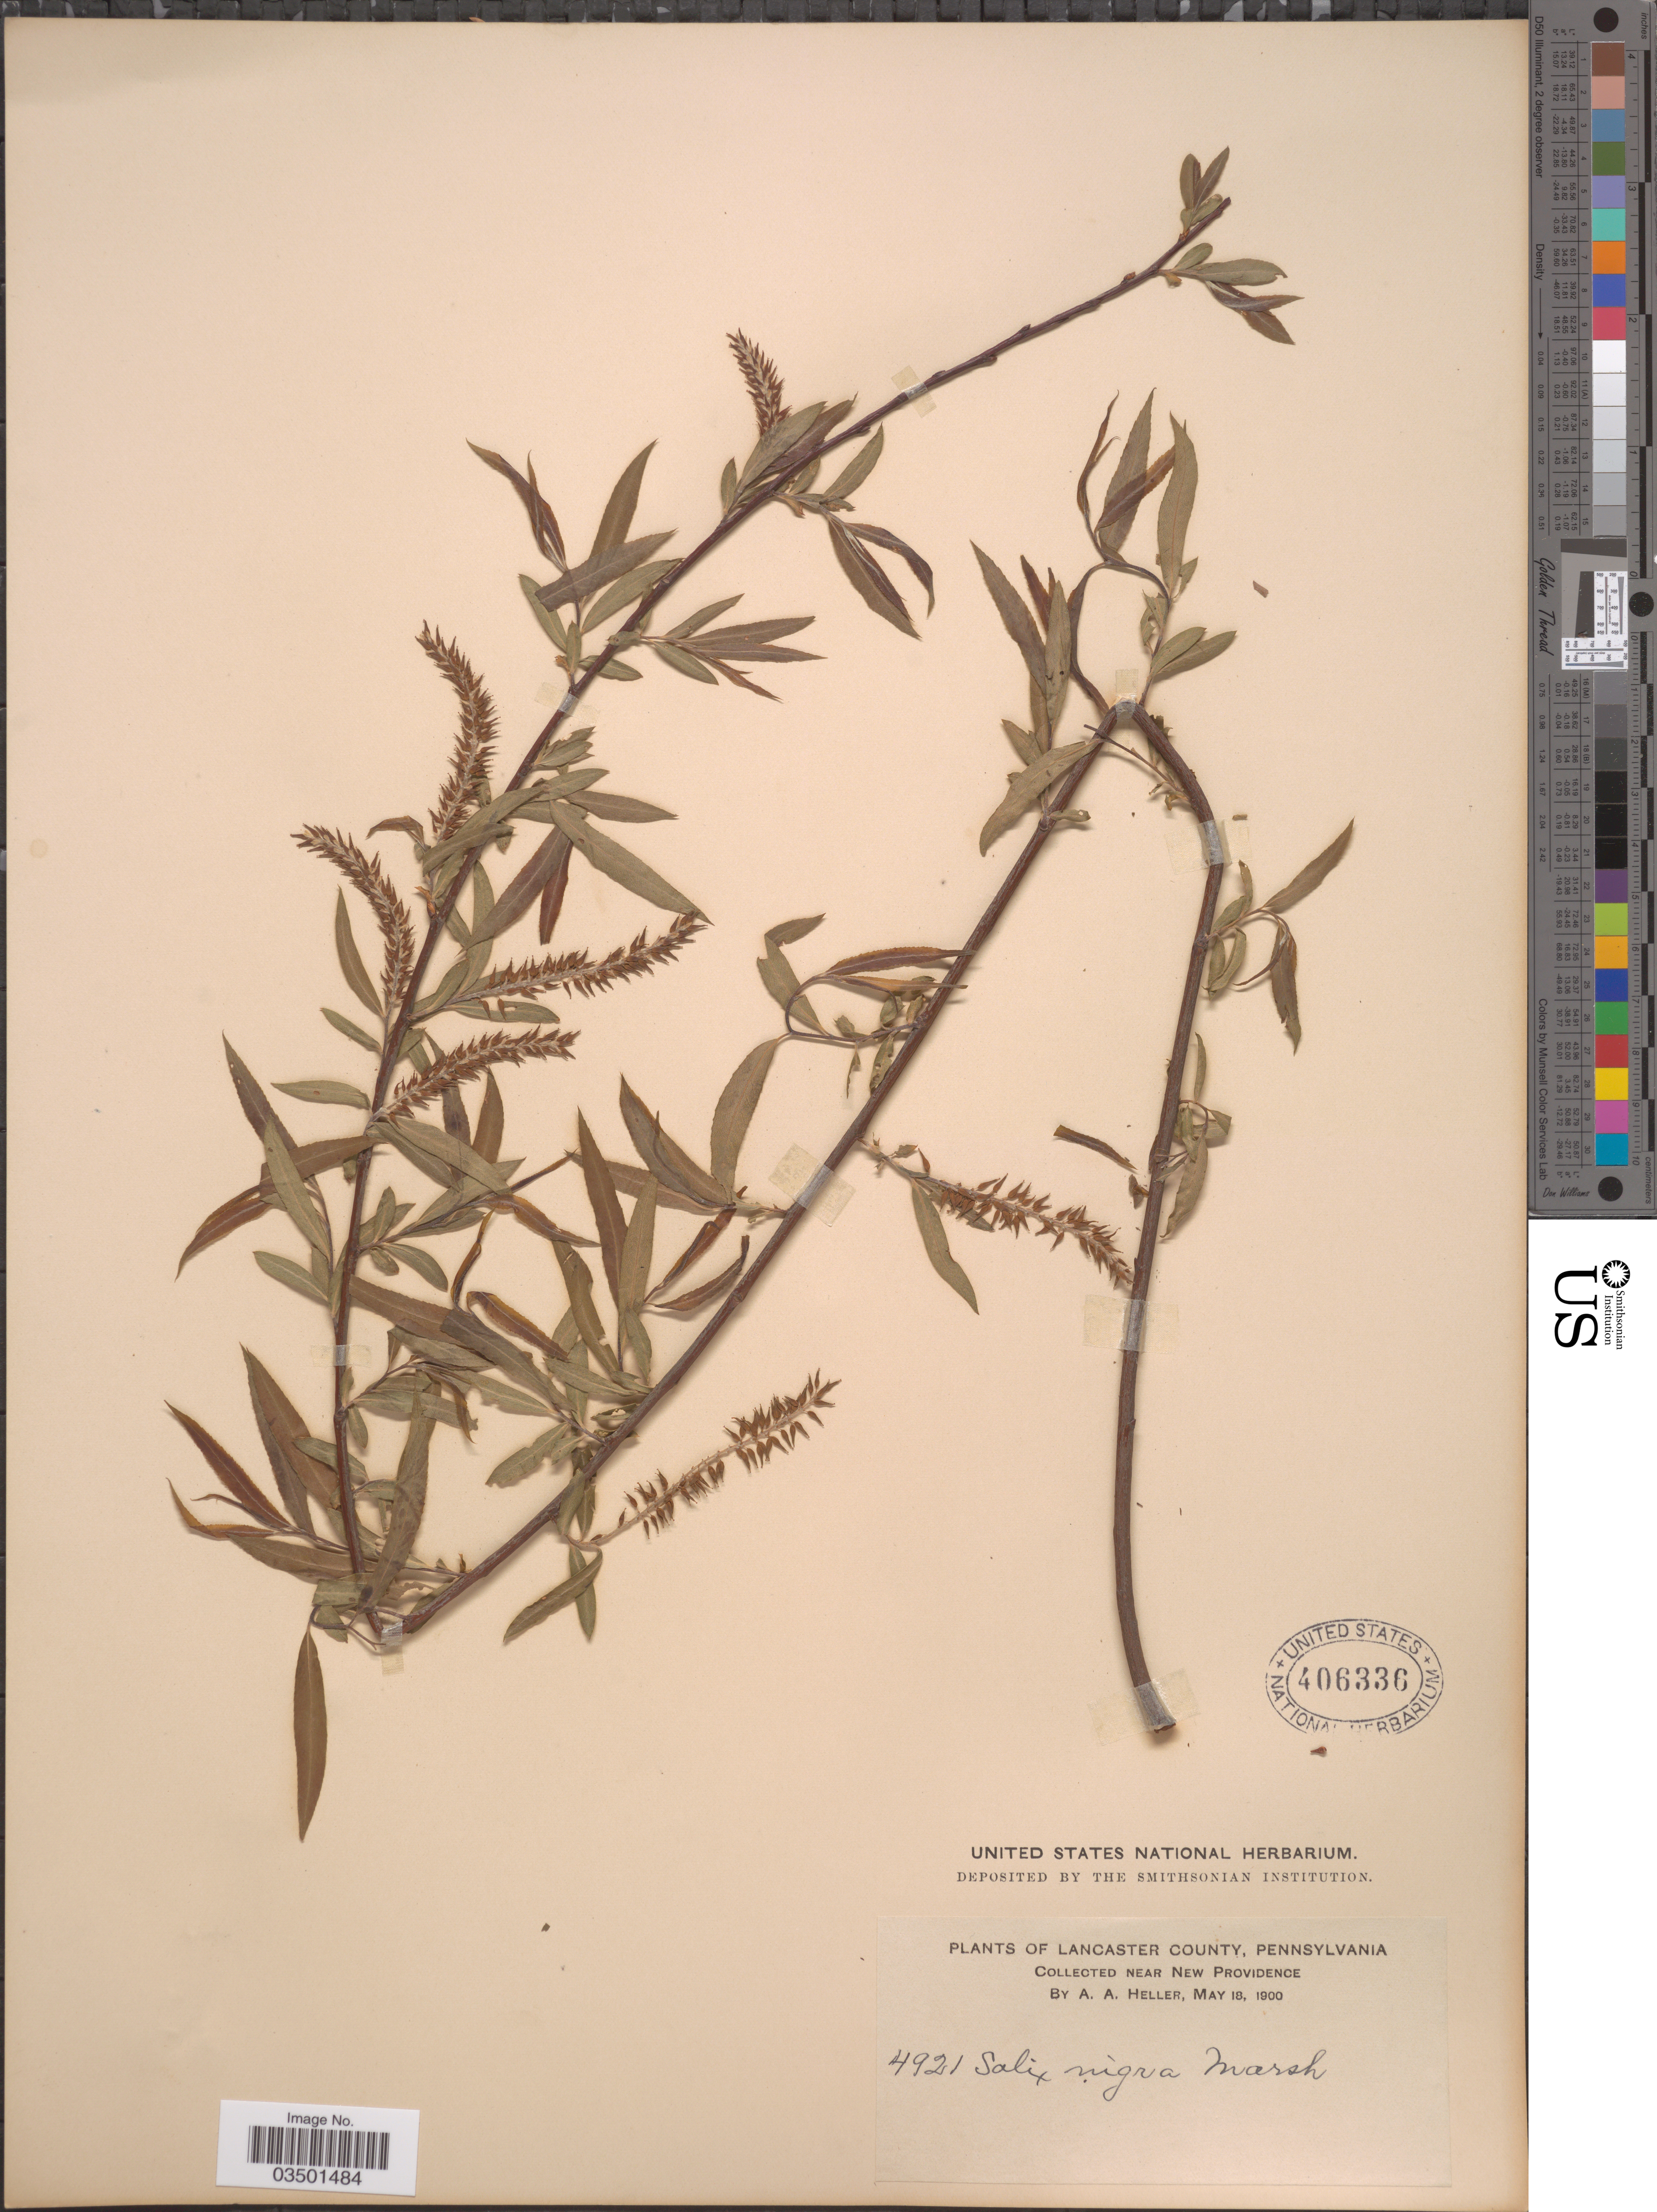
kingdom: Plantae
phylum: Tracheophyta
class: Magnoliopsida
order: Malpighiales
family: Salicaceae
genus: Salix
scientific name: Salix nigra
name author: Marshall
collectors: A. A. Heller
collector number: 4921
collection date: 1900-05-18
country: United States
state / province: Pennsylvania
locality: Lancaster County. Near New Providence.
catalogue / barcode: US 406336